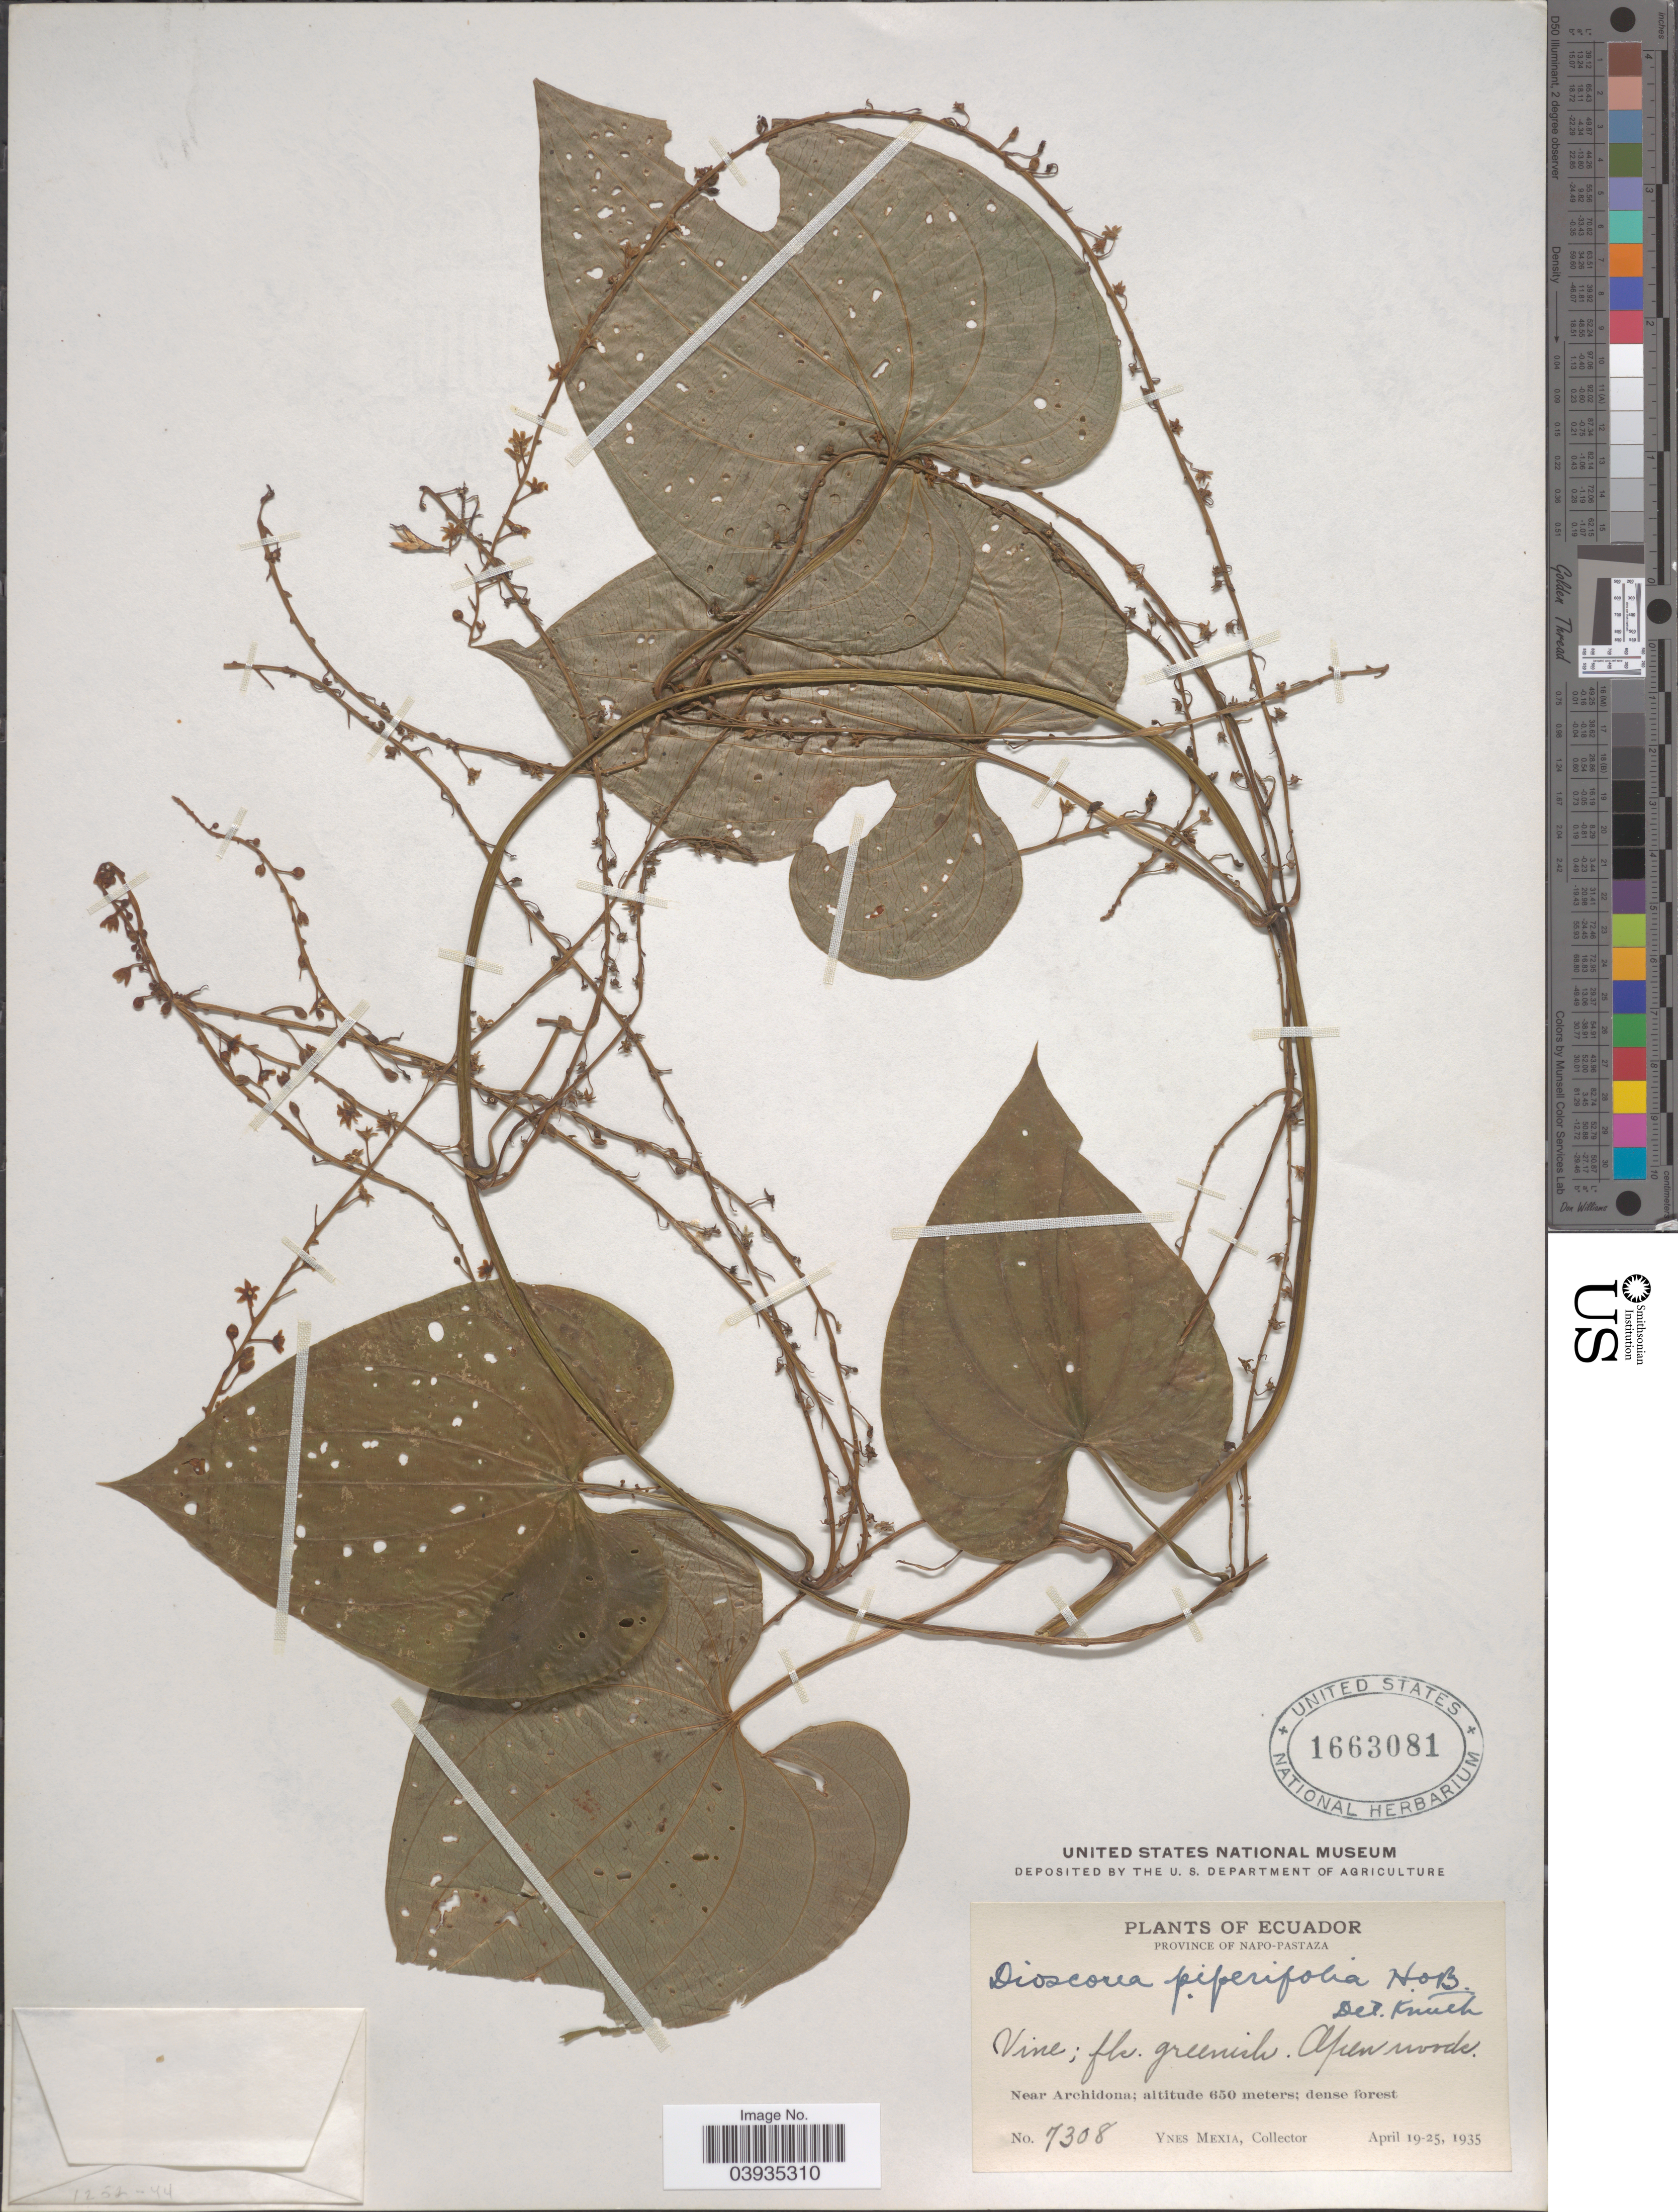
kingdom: Plantae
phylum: Tracheophyta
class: Liliopsida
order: Dioscoreales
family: Dioscoreaceae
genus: Dioscorea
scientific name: Dioscorea piperifolia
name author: Bonpl. ex Humb. & Willd.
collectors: Y. Mexia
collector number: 7308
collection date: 1935-04-19/1935-04-25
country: Ecuador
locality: Province of Napo-Pastaza. Near Archidona.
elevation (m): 650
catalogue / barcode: US 1663081